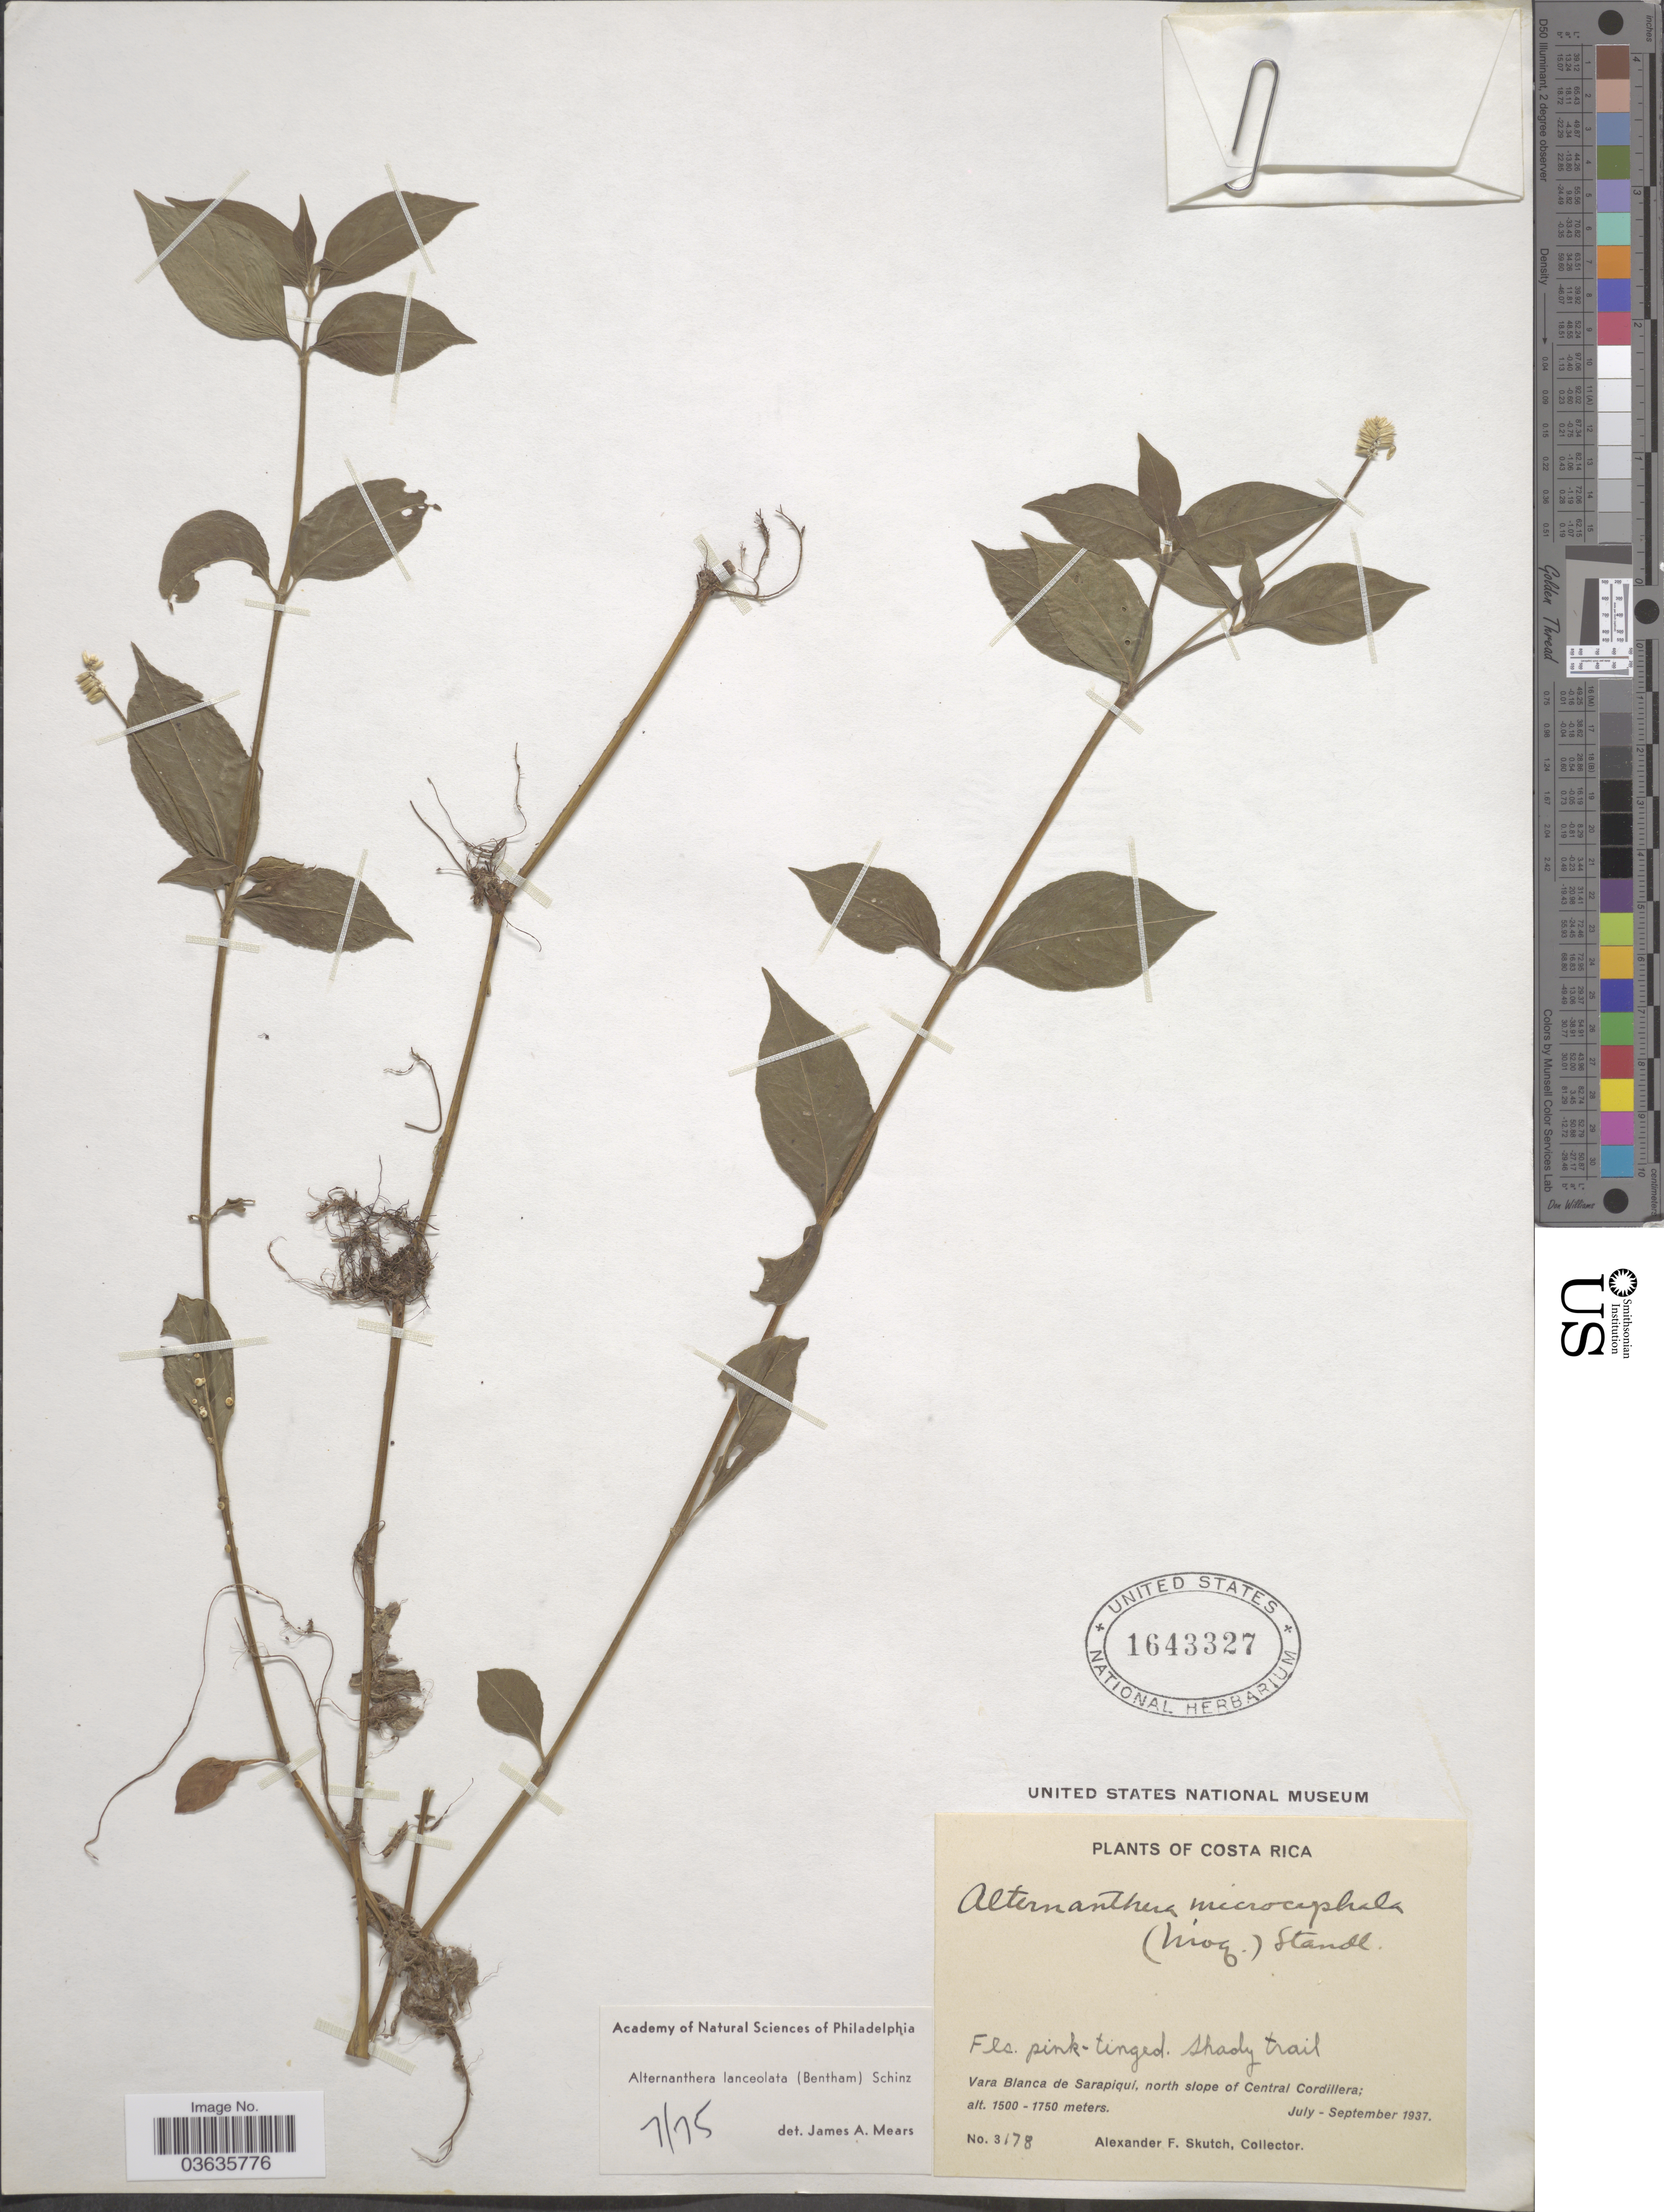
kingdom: Plantae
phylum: Tracheophyta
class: Magnoliopsida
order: Caryophyllales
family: Amaranthaceae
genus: Alternanthera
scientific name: Alternanthera lanceolata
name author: (Benth.) Schinz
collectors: A. F. Skutch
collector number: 3178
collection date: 1937-07/1937-09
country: Costa Rica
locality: Vara Blanca de Sarapiqui, north slope of Central Cordillera.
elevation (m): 1500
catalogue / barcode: US 1643327